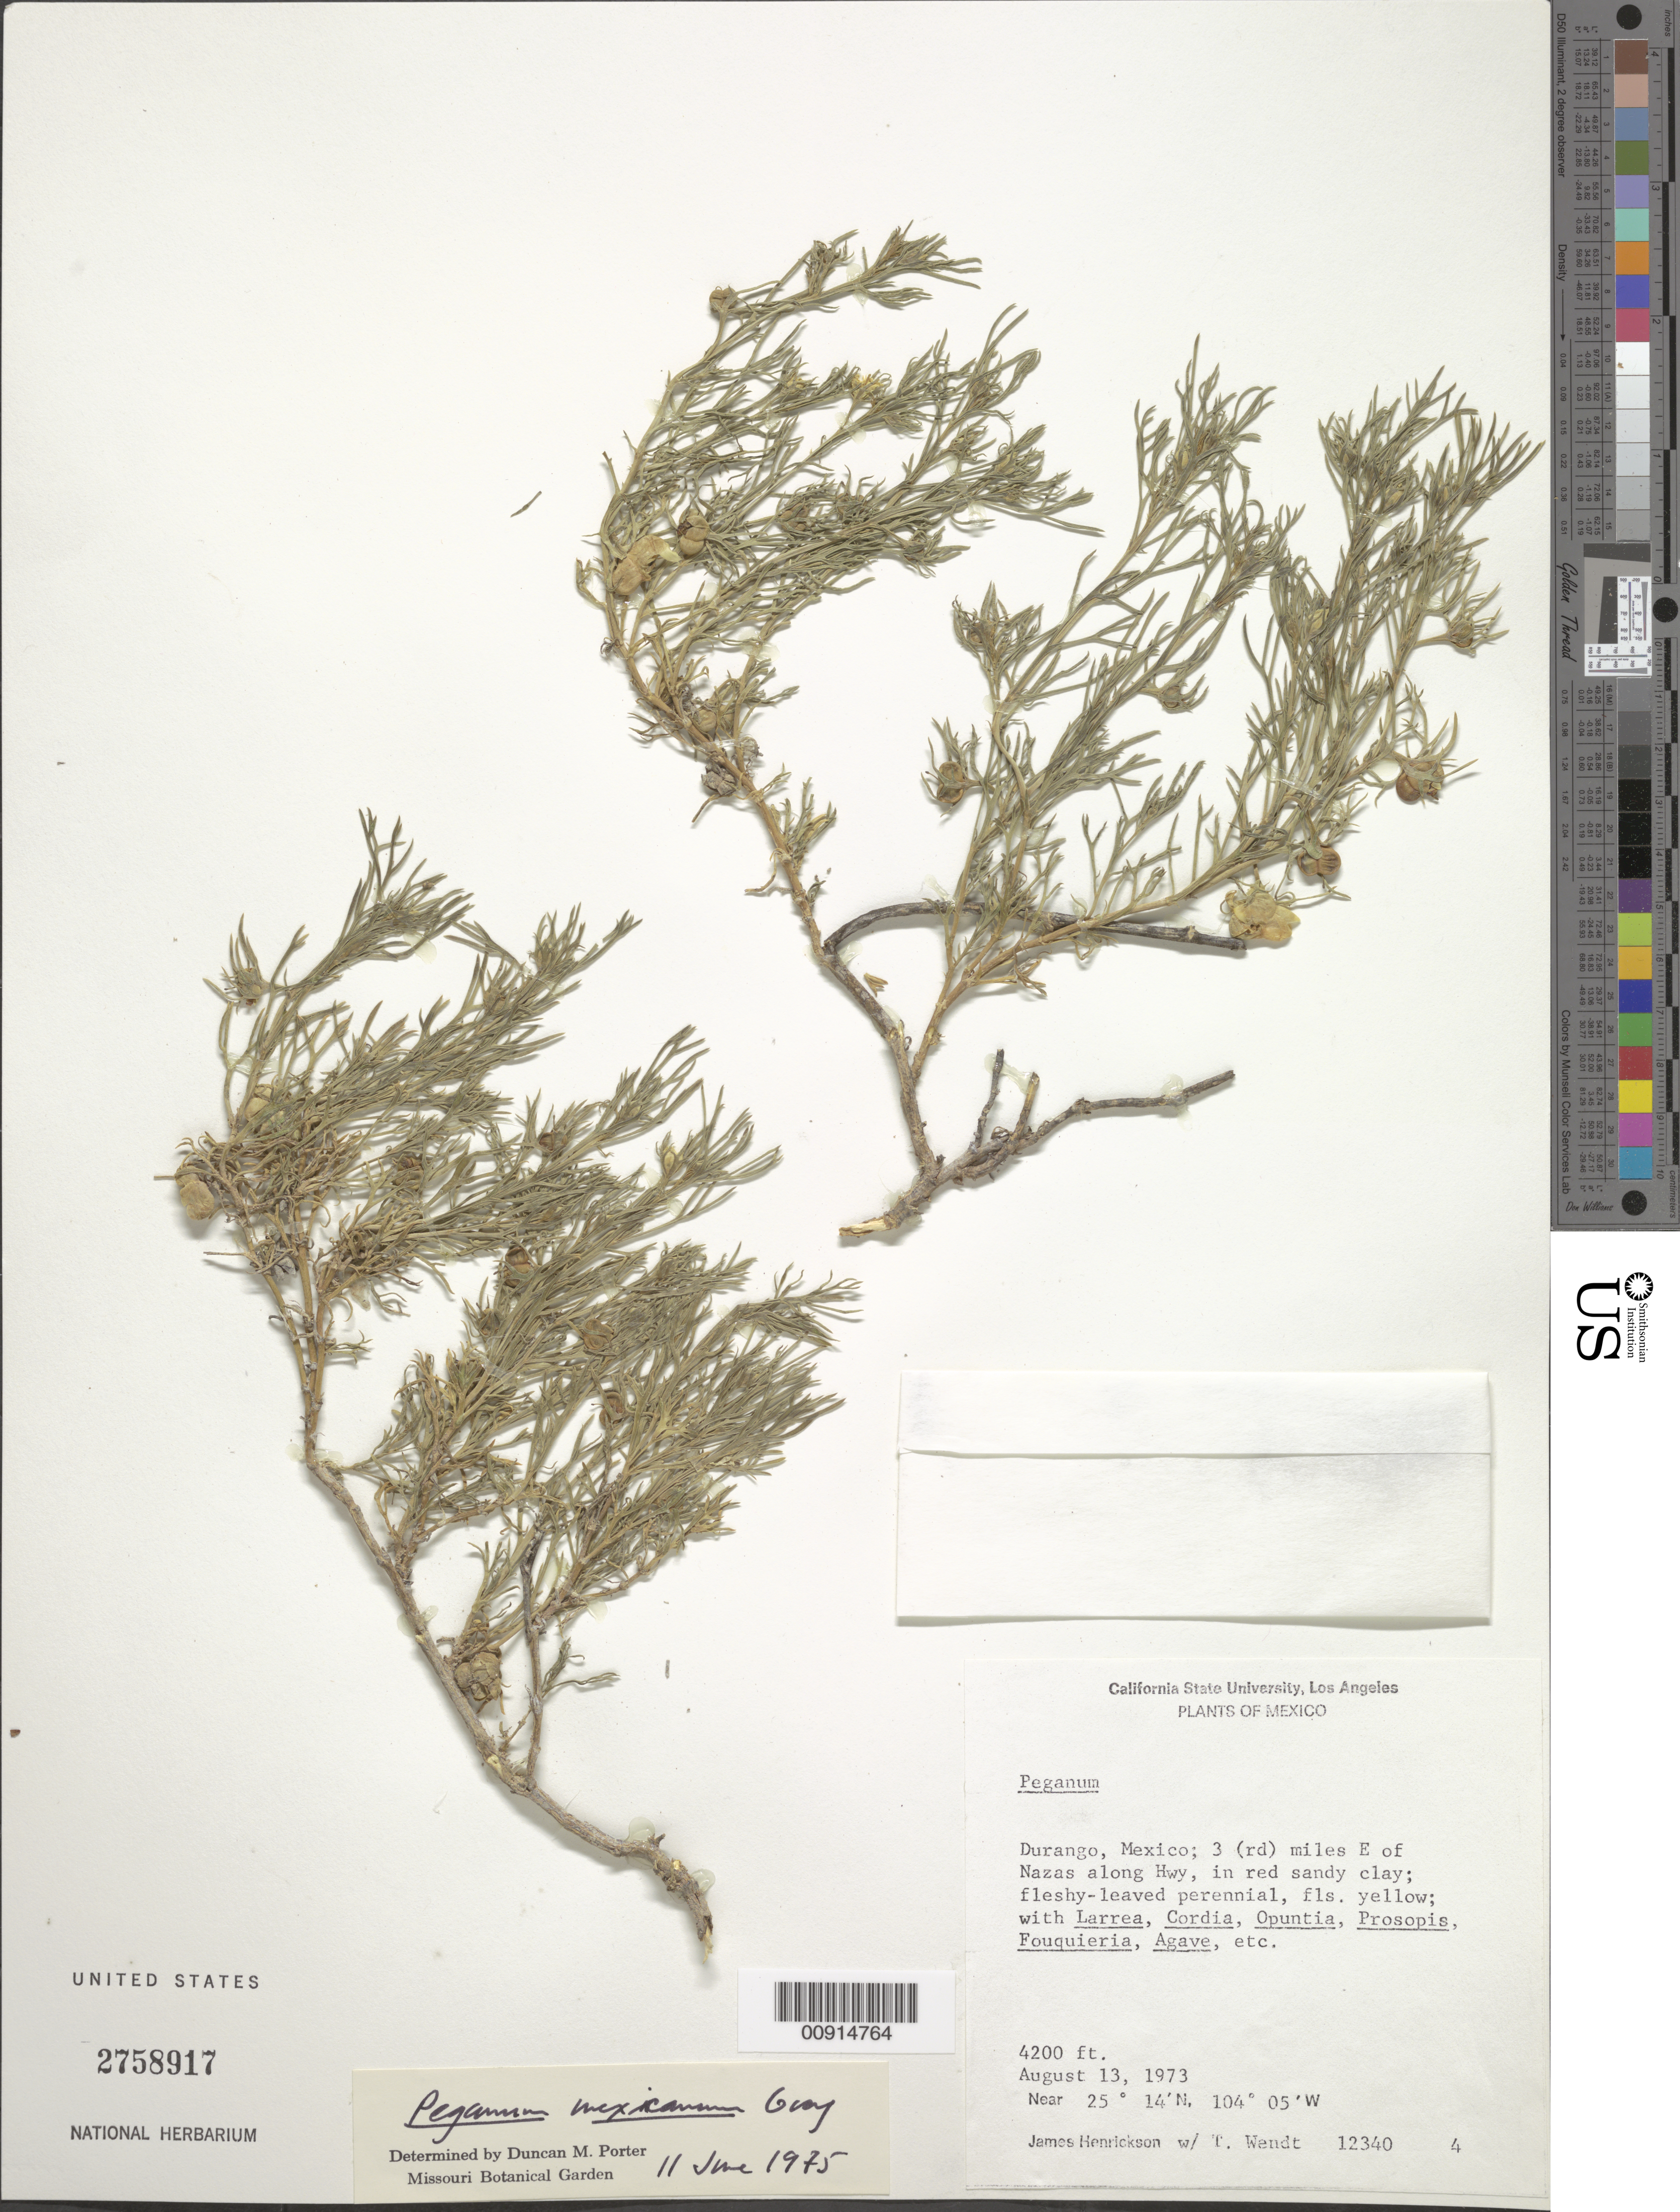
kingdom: Plantae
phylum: Tracheophyta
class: Magnoliopsida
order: Sapindales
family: Tetradiclidaceae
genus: Peganum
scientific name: Peganum mexicanum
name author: A. Gray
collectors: J. Henrickson, T. L. Wendt & F. Chiang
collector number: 12340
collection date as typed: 13 Aug 1973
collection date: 1973-08-13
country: Mexico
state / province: Durango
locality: Durango; 3 (rd) miles E of Nazas along Hwy.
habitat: Along Hwy., in red sandy clay; with Larrea, Cordia, Opuntia, Prosopis, Fouquieria, Agave, etc.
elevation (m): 1280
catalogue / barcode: US 2758917